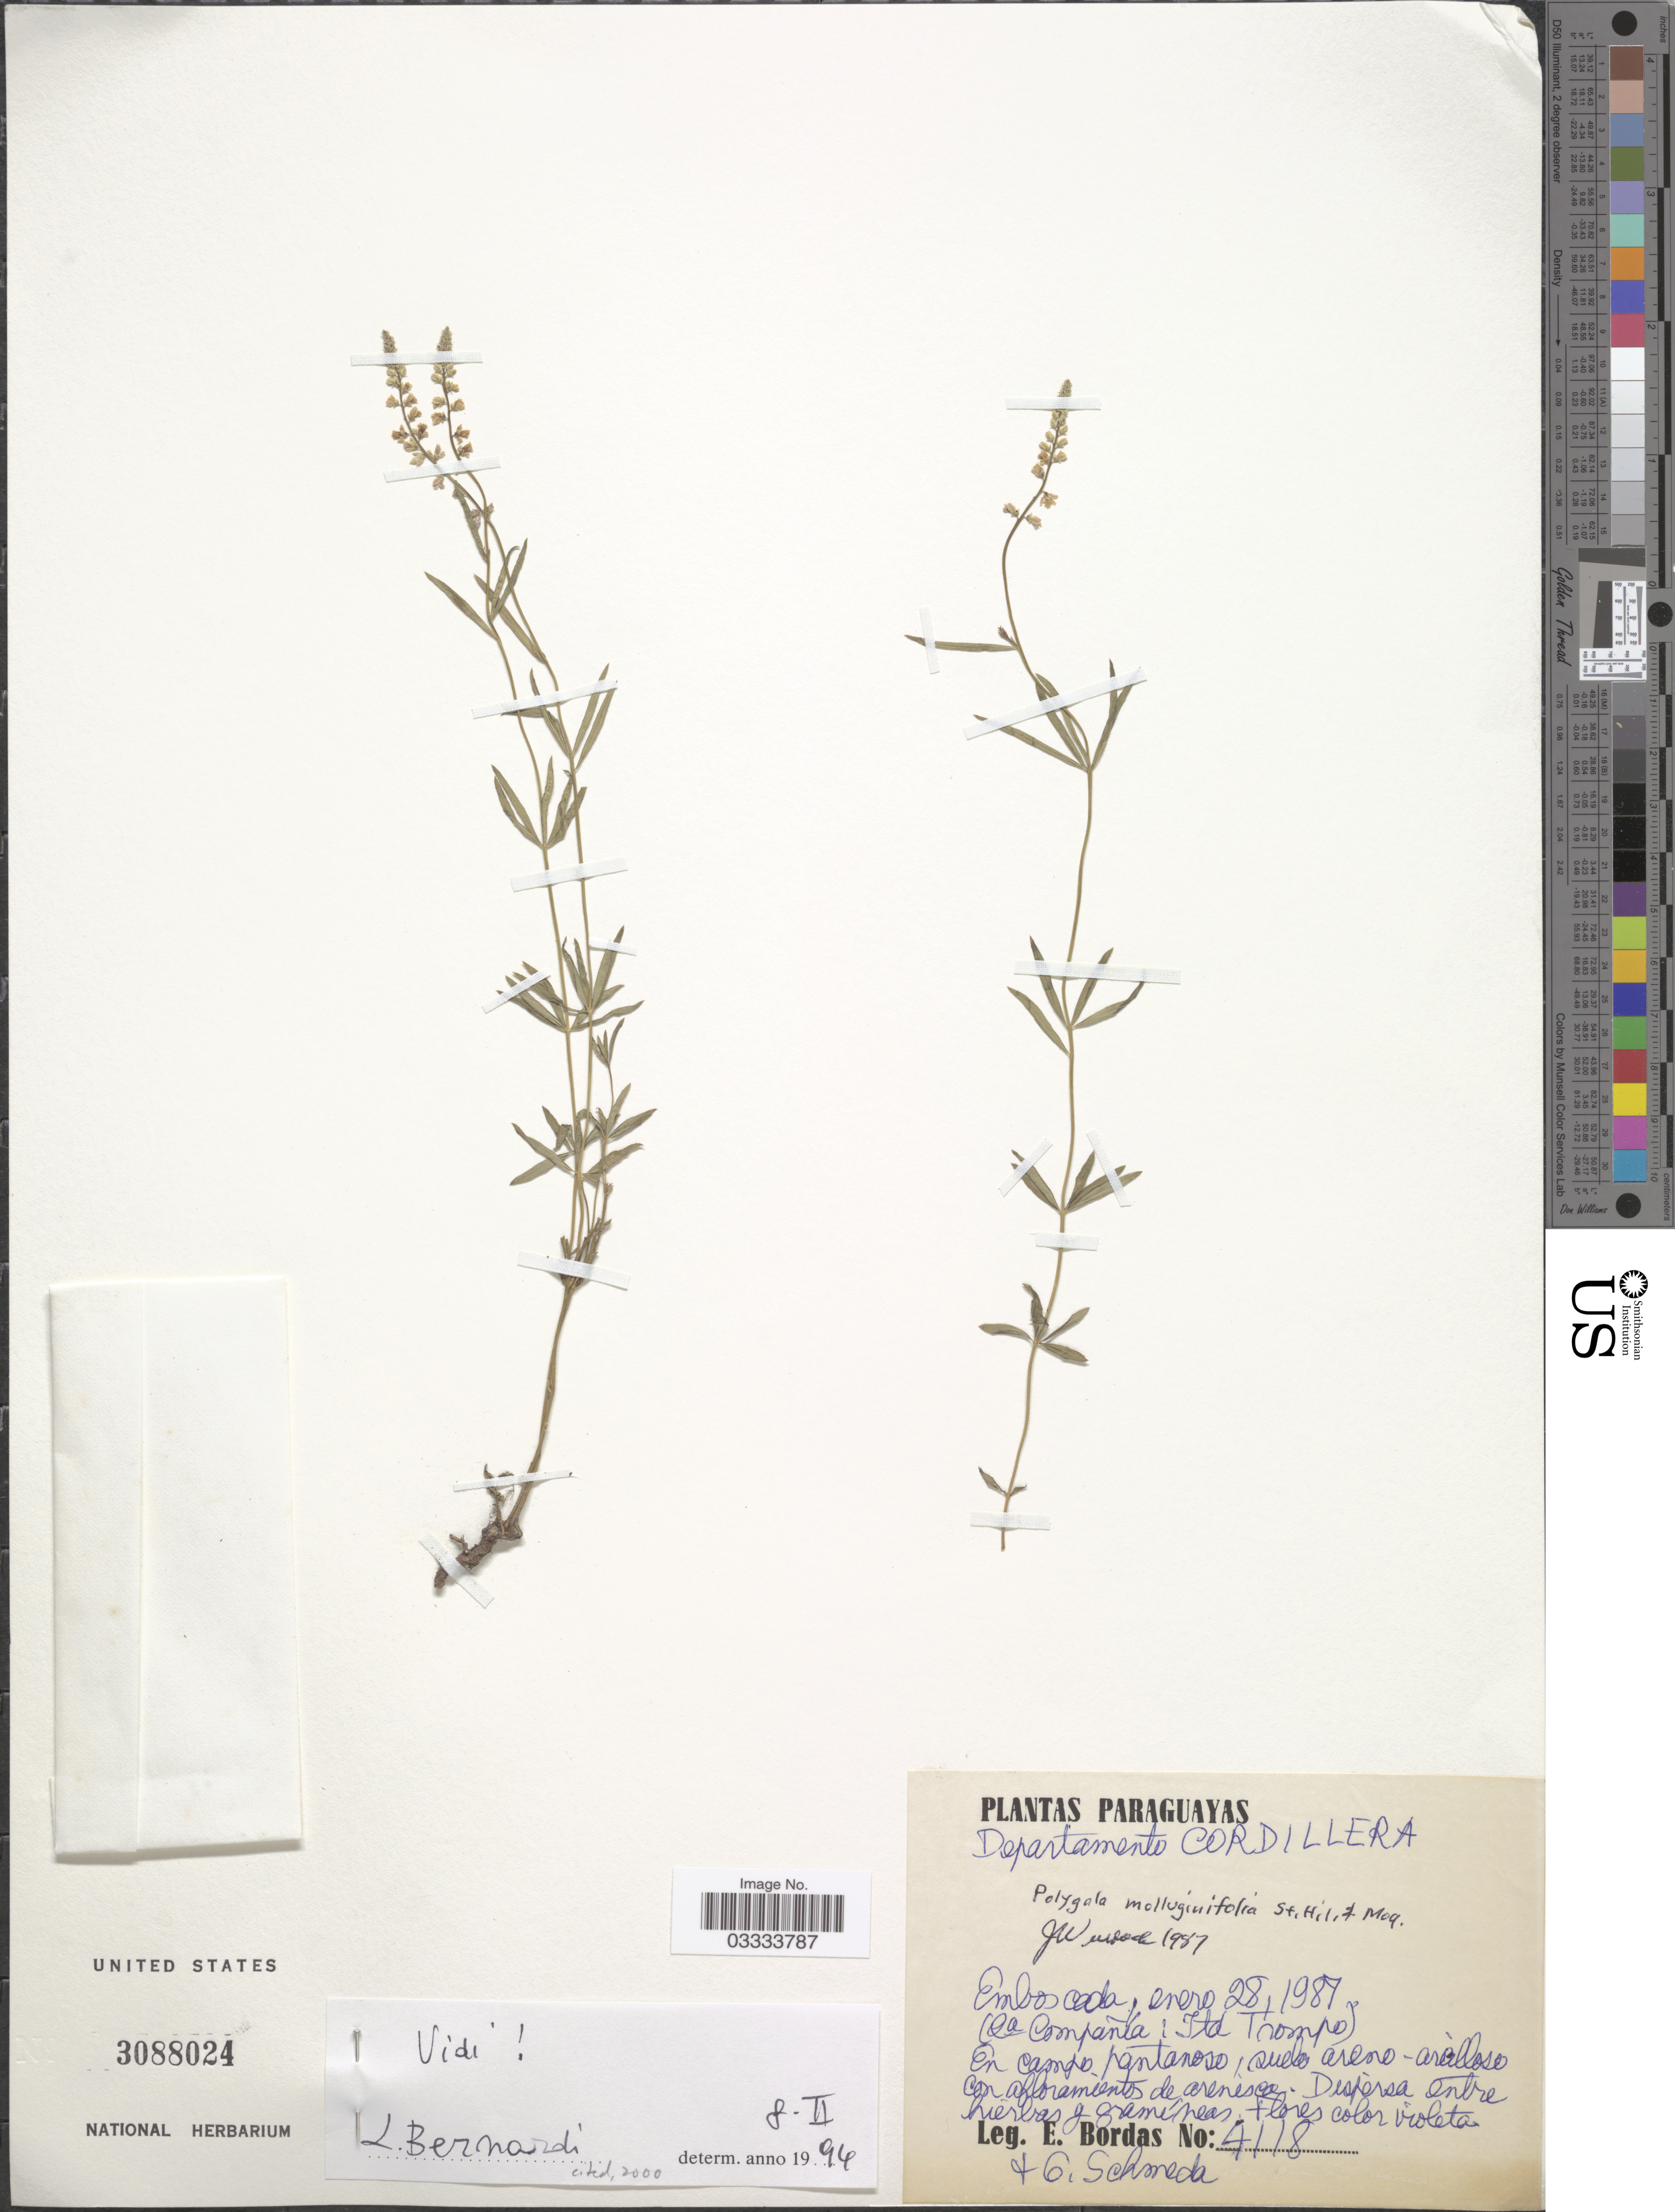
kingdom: Plantae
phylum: Tracheophyta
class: Magnoliopsida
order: Fabales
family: Polygalaceae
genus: Polygala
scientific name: Polygala molluginifolia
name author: A. St.-Hil. & Moq.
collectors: E. Bordas & G. Schmeda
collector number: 4118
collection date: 1987-01-28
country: Paraguay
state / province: Cordillera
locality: Departamanto Cordillera. Emboscada. (La Compañia: Itd Trompo).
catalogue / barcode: US 3088024